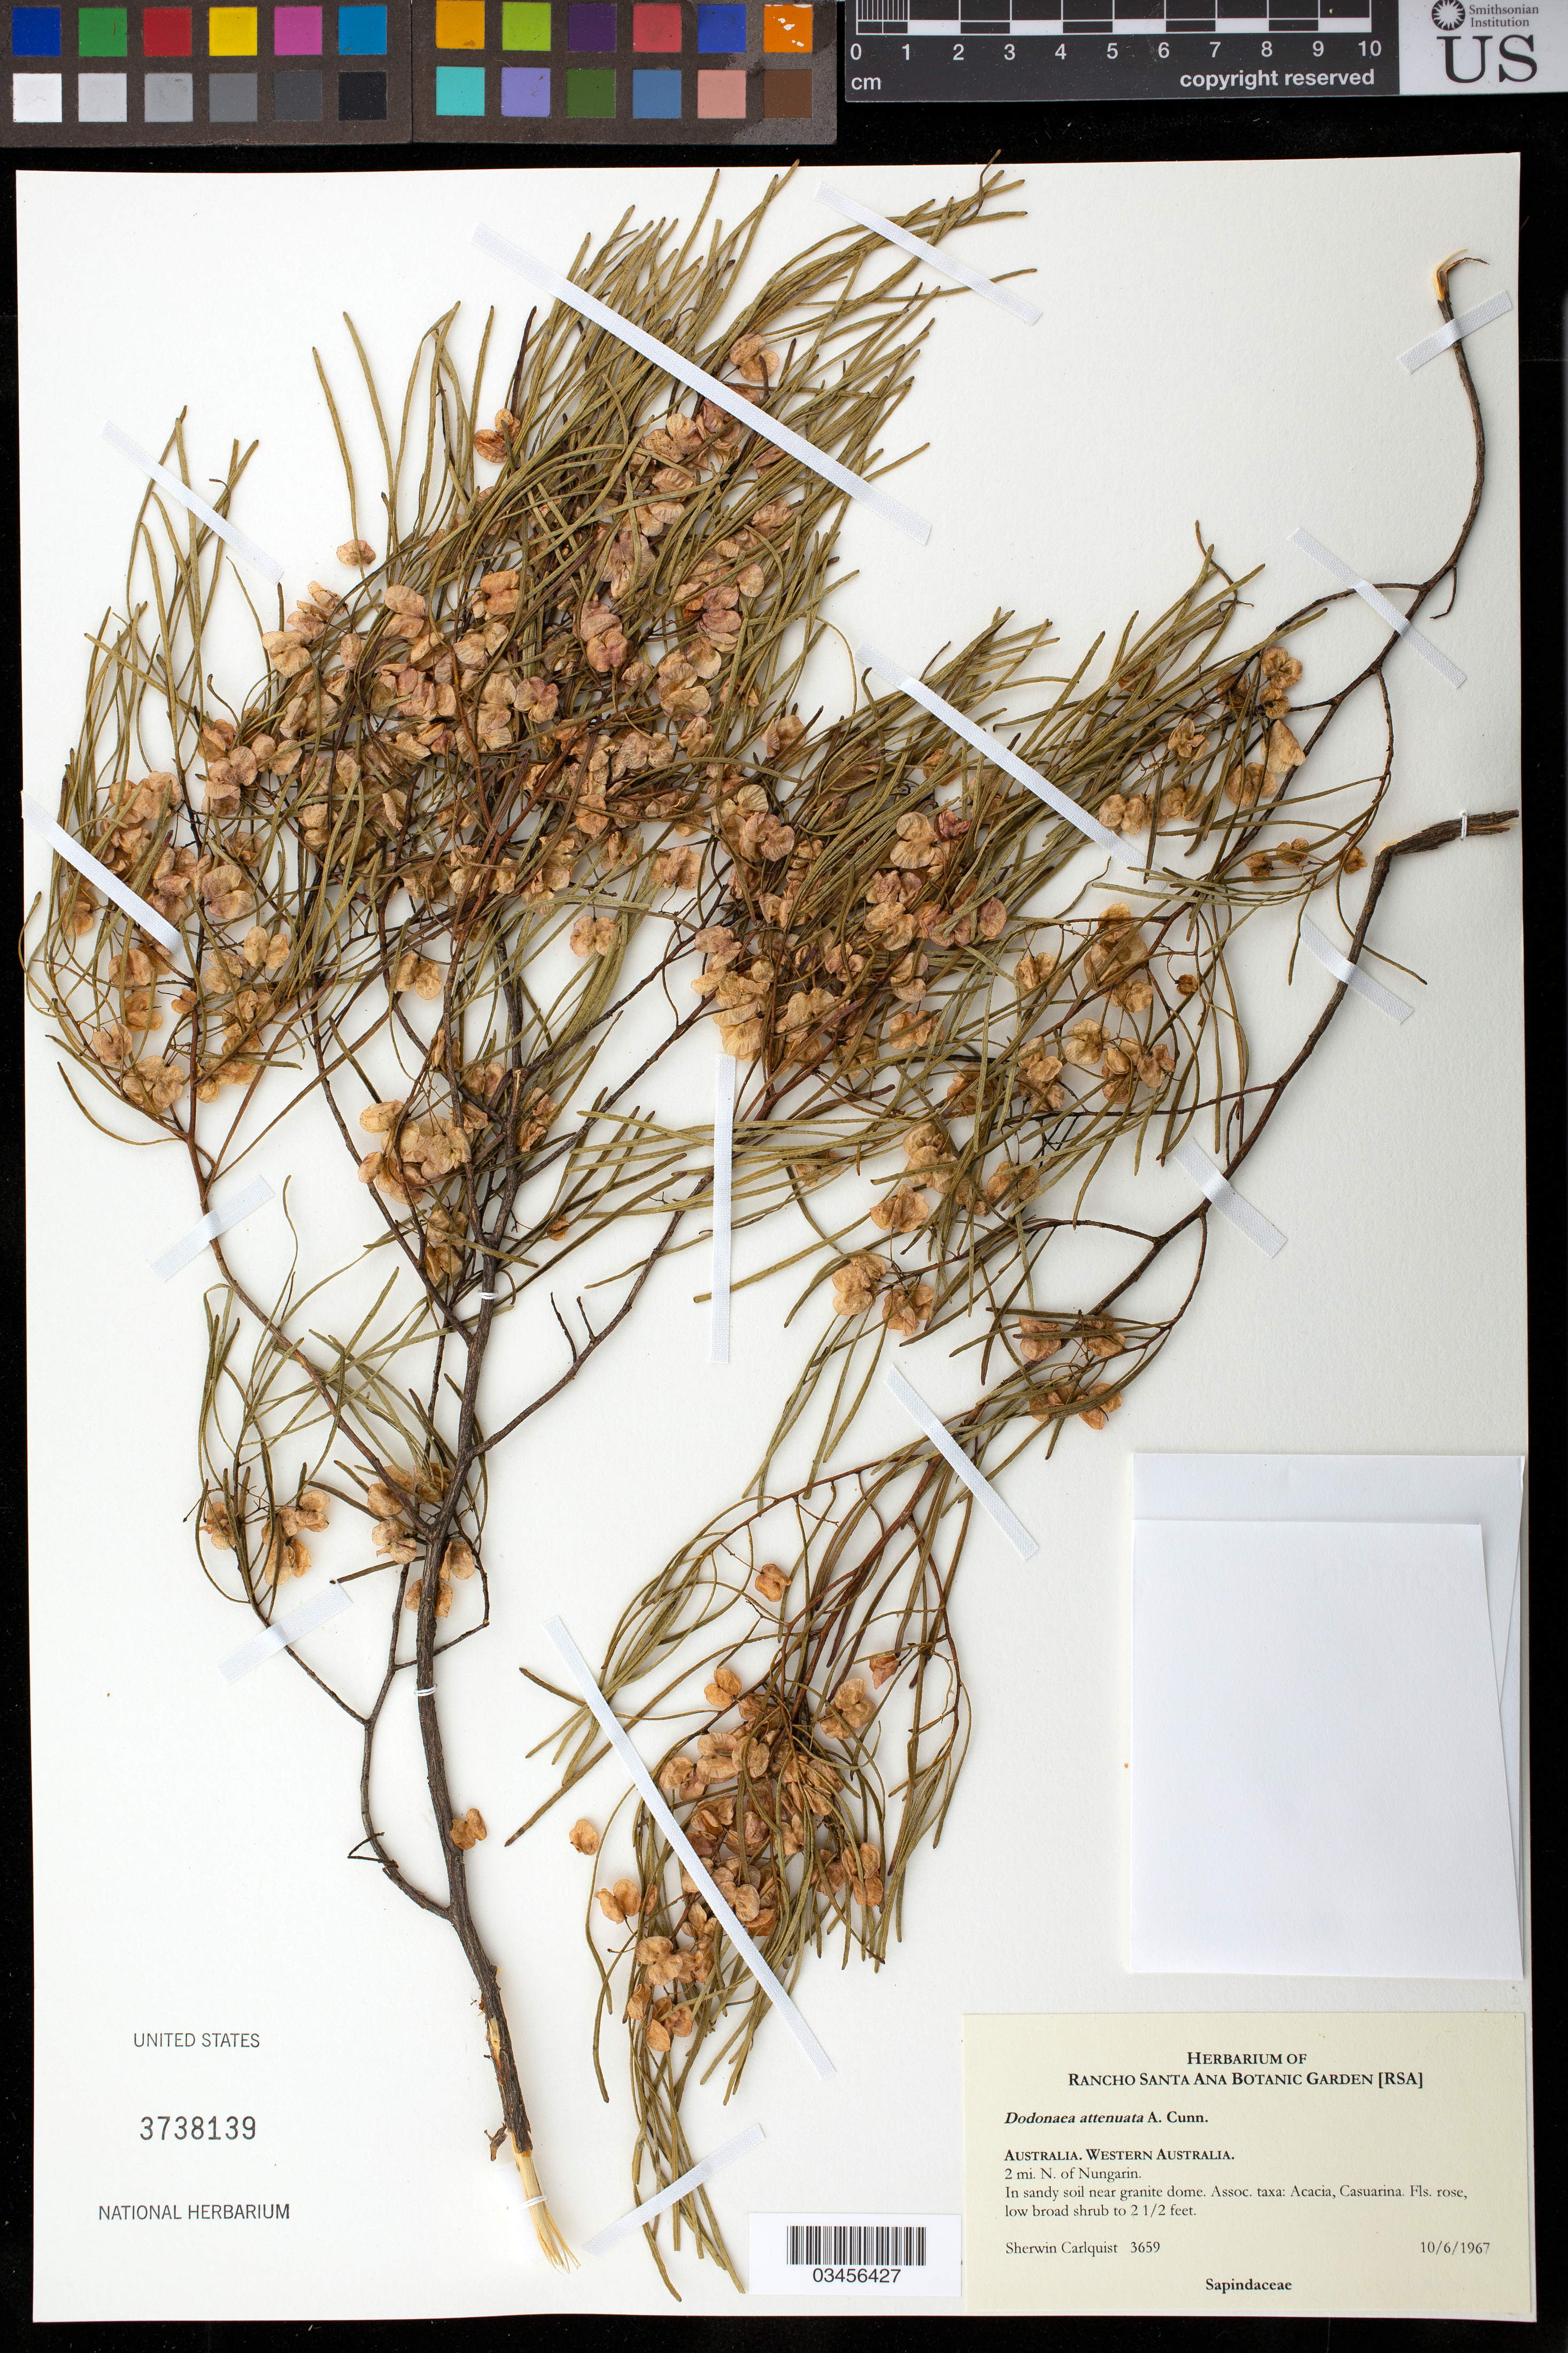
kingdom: Plantae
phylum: Tracheophyta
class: Magnoliopsida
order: Sapindales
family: Sapindaceae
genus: Dodonaea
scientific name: Dodonaea attenuata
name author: A. Cunn.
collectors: S. Carlquist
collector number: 3659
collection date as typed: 6 Oct 1967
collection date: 1967-10-06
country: Australia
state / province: Western Australia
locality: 2 mi. N of Nungarin.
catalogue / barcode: US 3738139